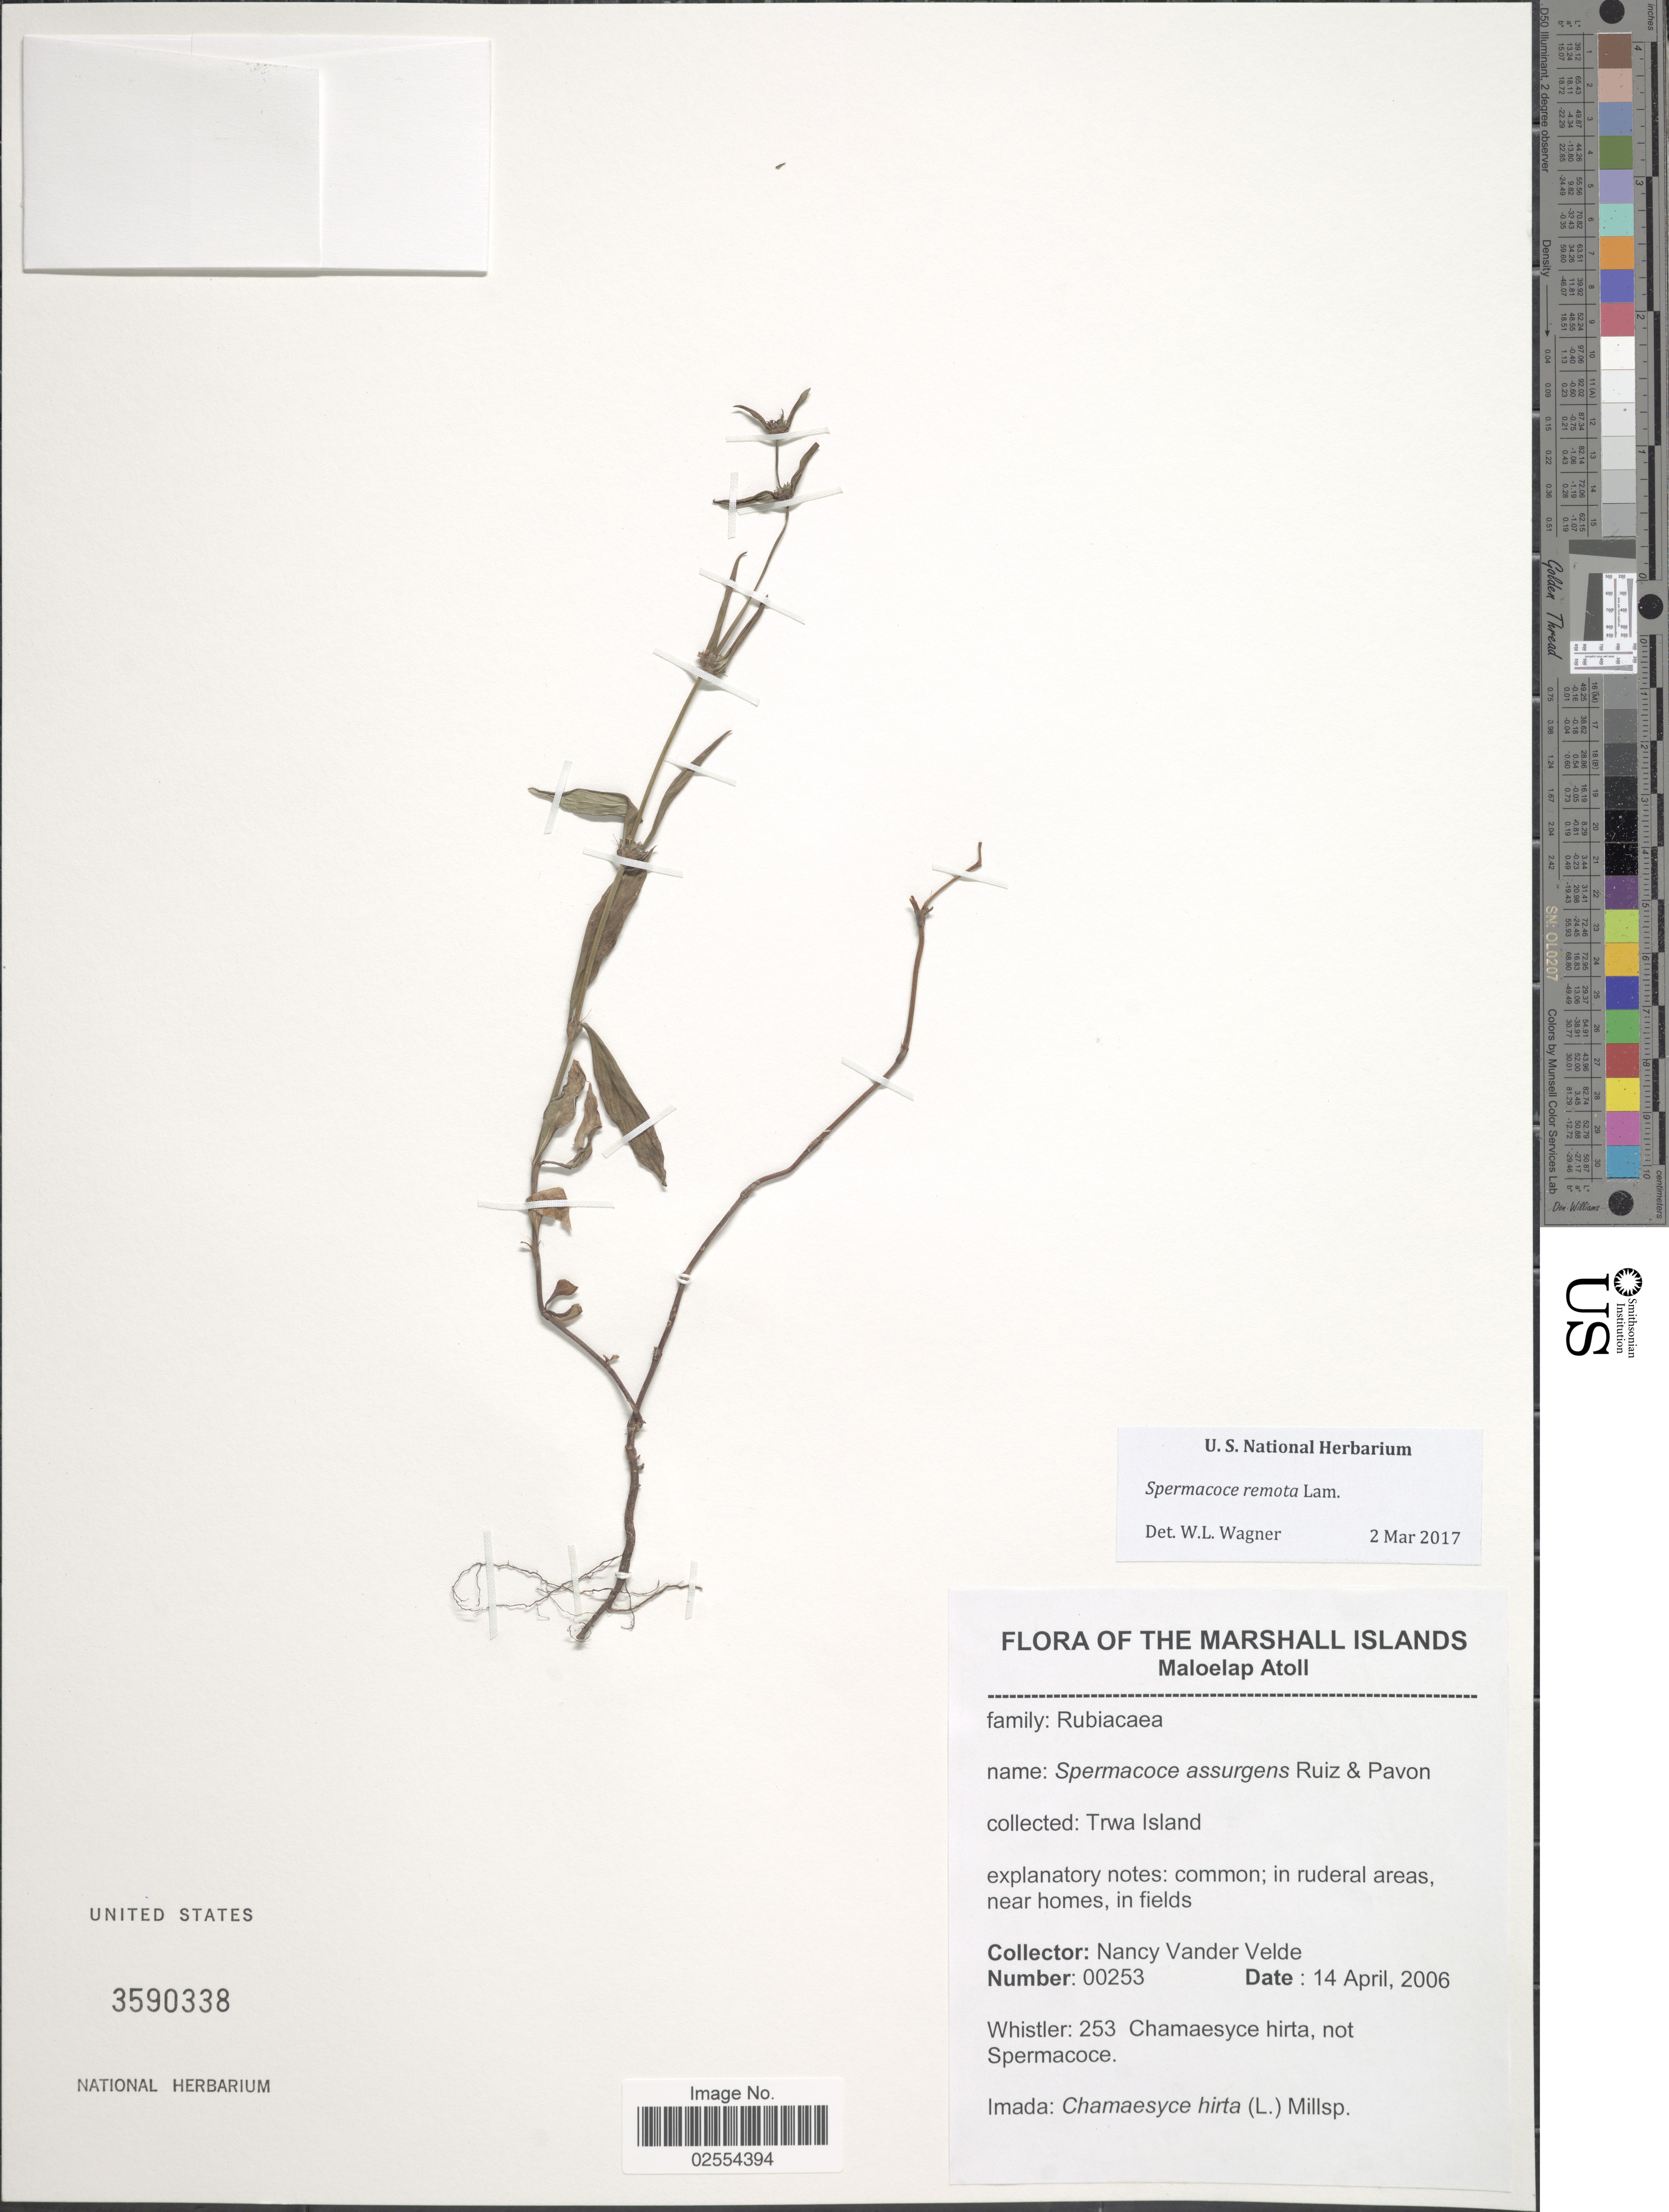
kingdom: Plantae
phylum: Tracheophyta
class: Magnoliopsida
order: Gentianales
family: Rubiaceae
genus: Spermacoce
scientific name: Spermacoce remota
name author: Lam.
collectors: N. Vander Velde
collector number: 00253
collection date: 2006-04-14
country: Marshall Islands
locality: Maloelap Atoll, Trwa Island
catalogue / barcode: US 3590338